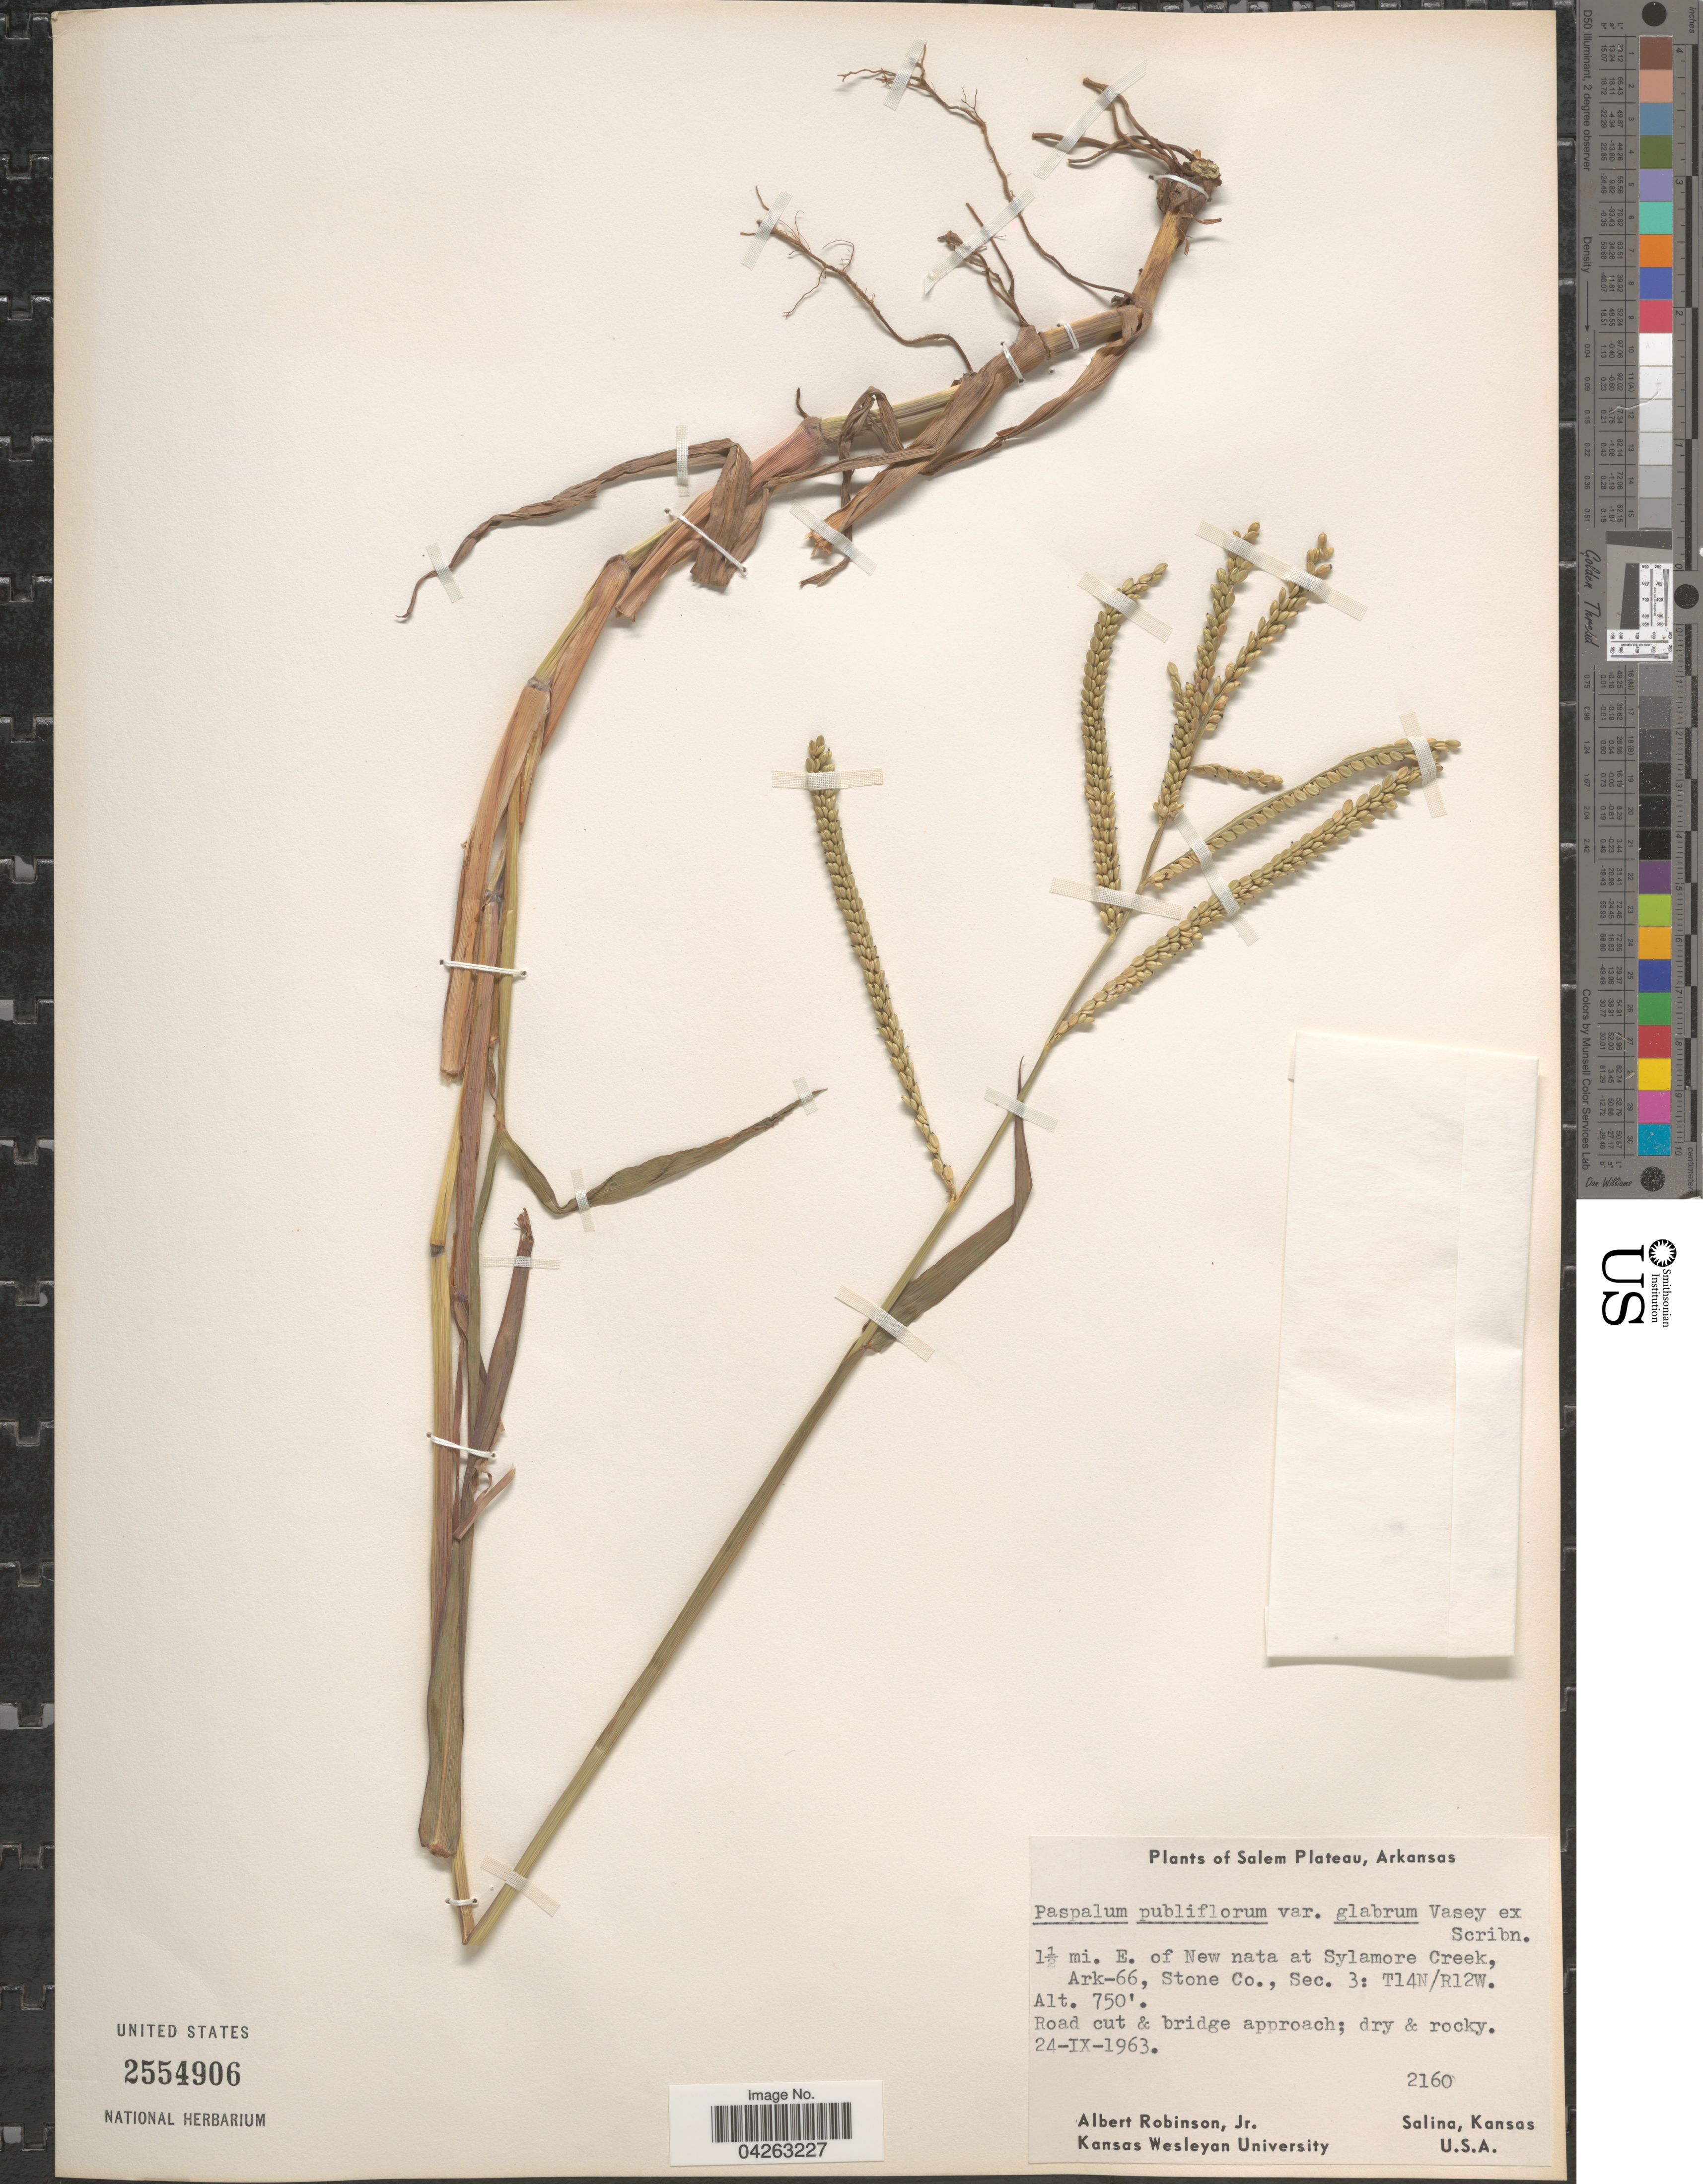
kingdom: Plantae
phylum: Tracheophyta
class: Liliopsida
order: Poales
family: Poaceae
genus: Paspalum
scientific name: Paspalum pubiflorum var. glabrum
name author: Vasey ex Scribn.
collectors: A. Robinson Jr.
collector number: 2160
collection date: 1963-09-24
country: United States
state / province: Arkansas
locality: Salem Plateau. 1½ mi. E. of New nata at Sylamore Creek, Ark-66, Stone Co., Sec. 3: T14N/R12W.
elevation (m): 229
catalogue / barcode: US 2554906